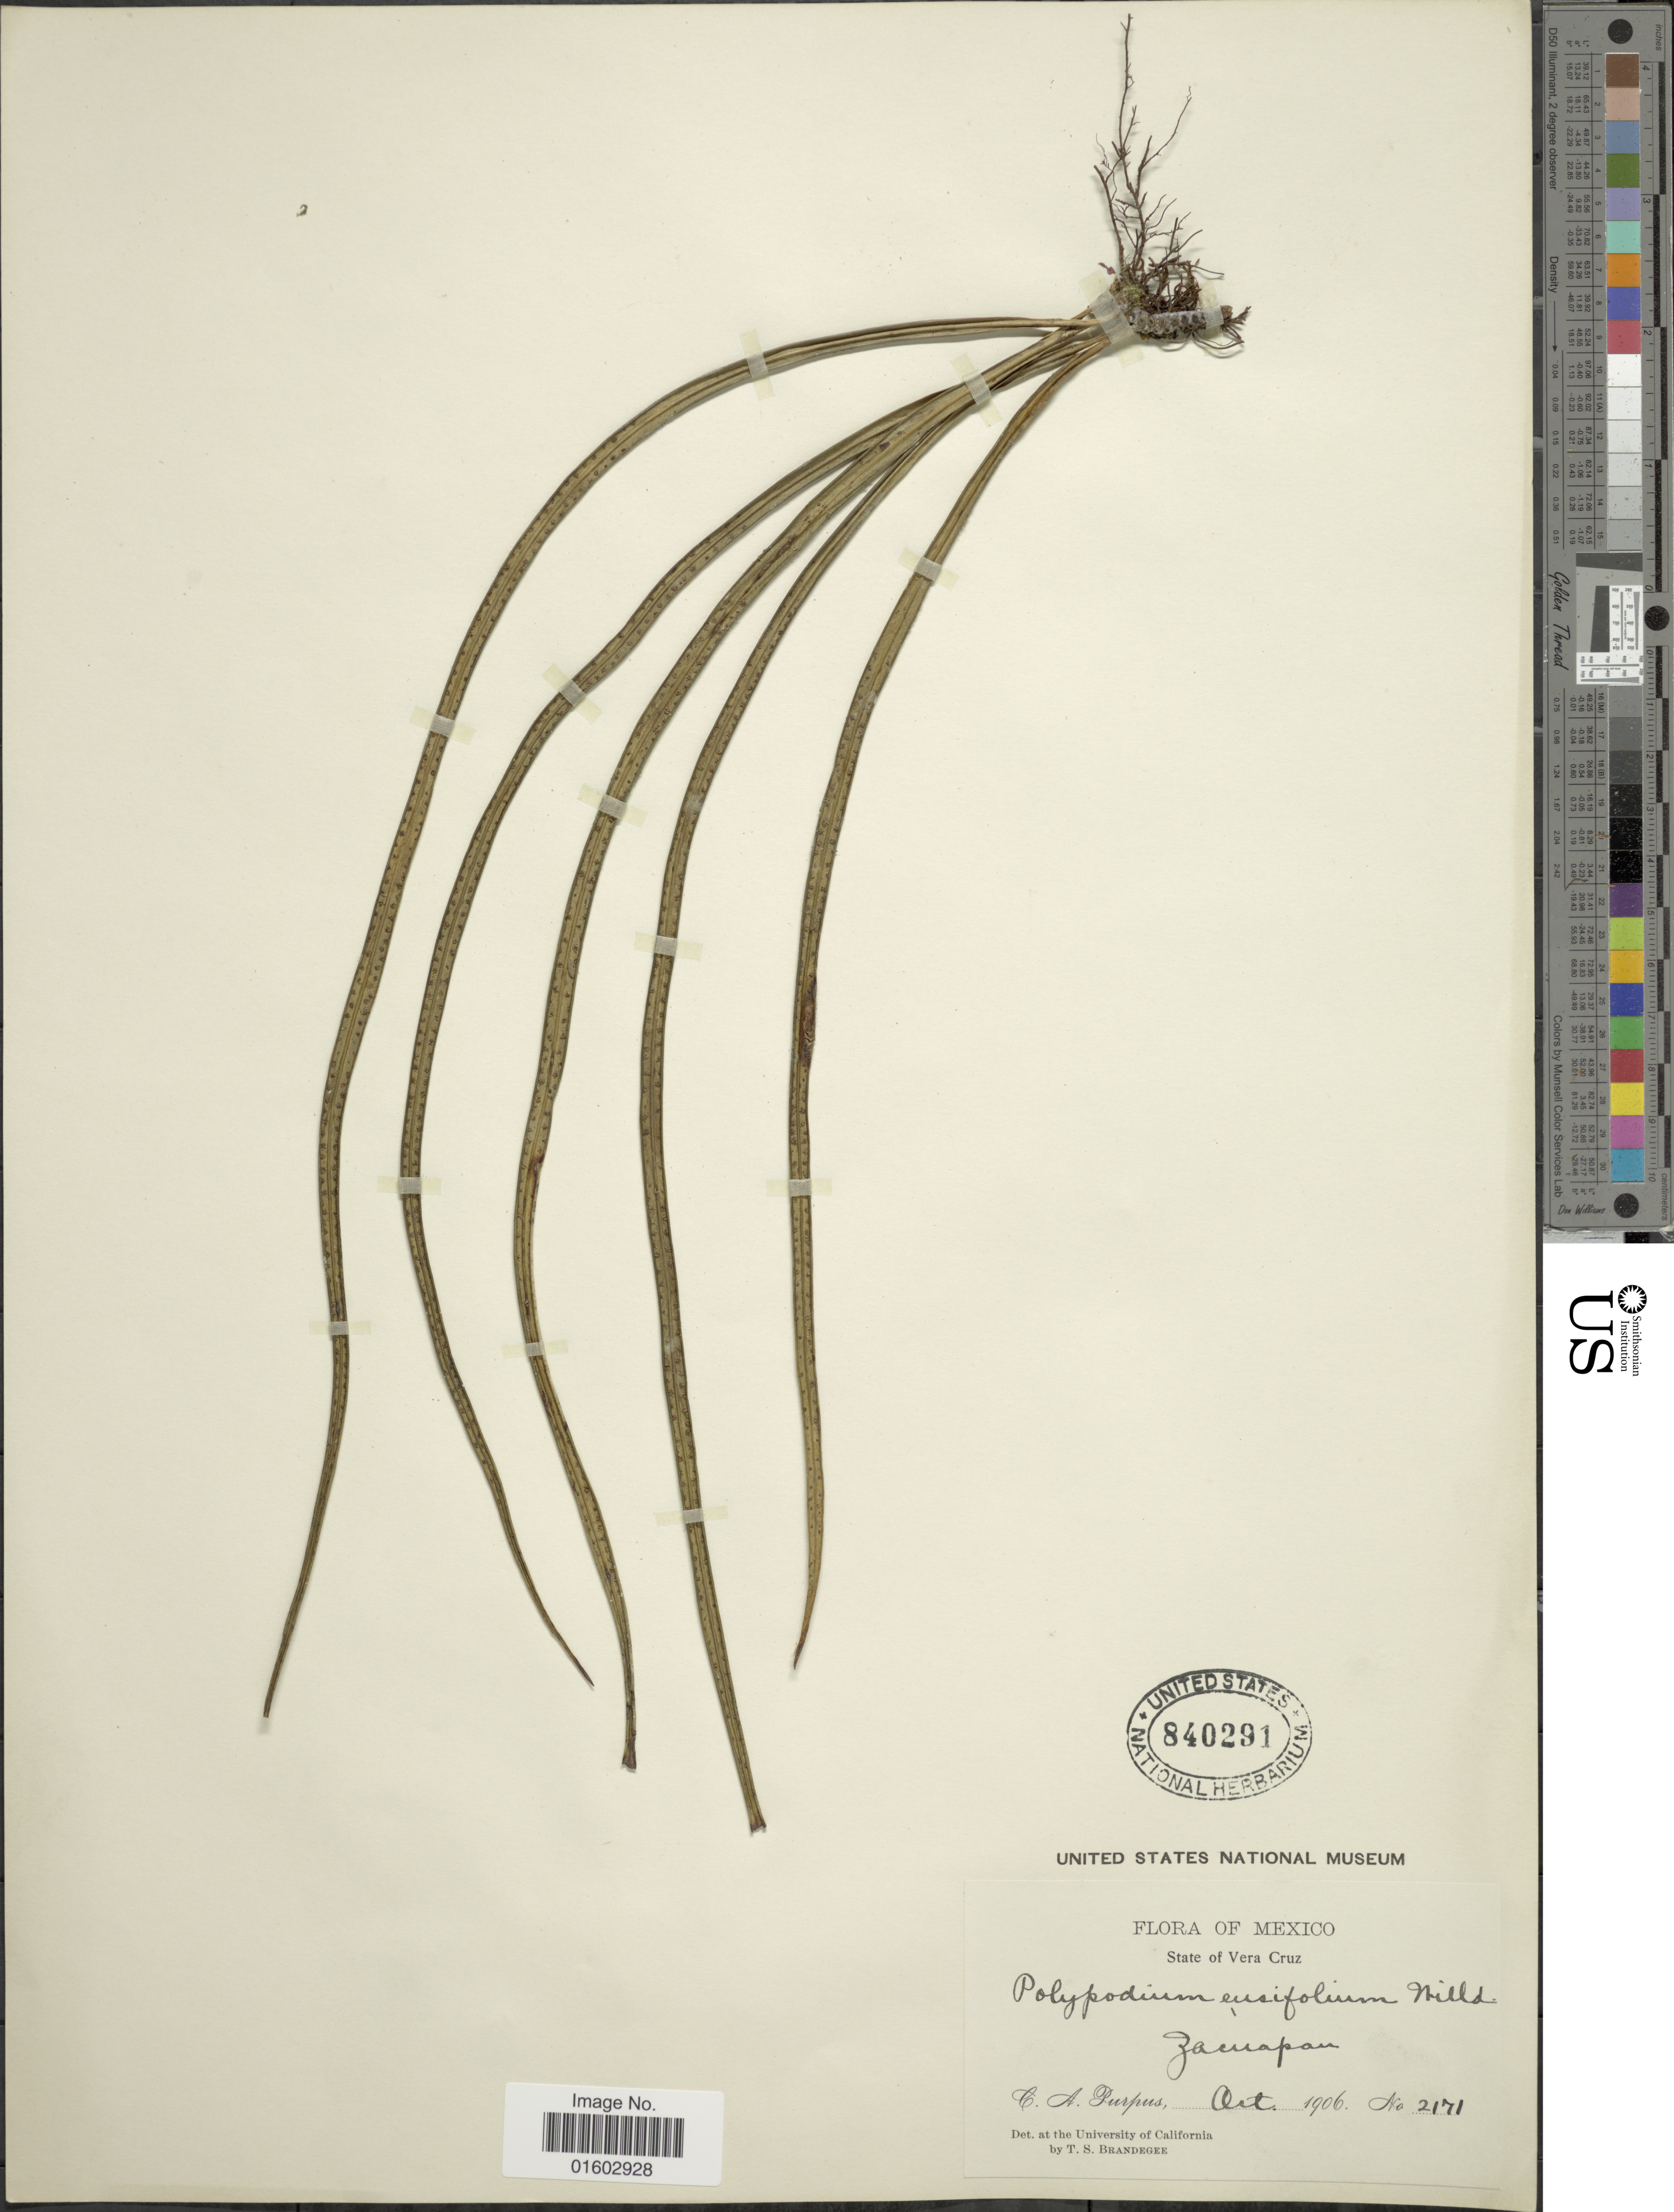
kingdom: Plantae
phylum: Tracheophyta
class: Polypodiopsida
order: Polypodiales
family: Polypodiaceae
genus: Campyloneurum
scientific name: Campyloneurum angustifolium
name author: (Sw.) Fée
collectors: C. A. Purpus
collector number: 2171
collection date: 1906-08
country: Mexico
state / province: Veracruz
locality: State of Vera Cruz. Zacuapan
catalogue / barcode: US 840291